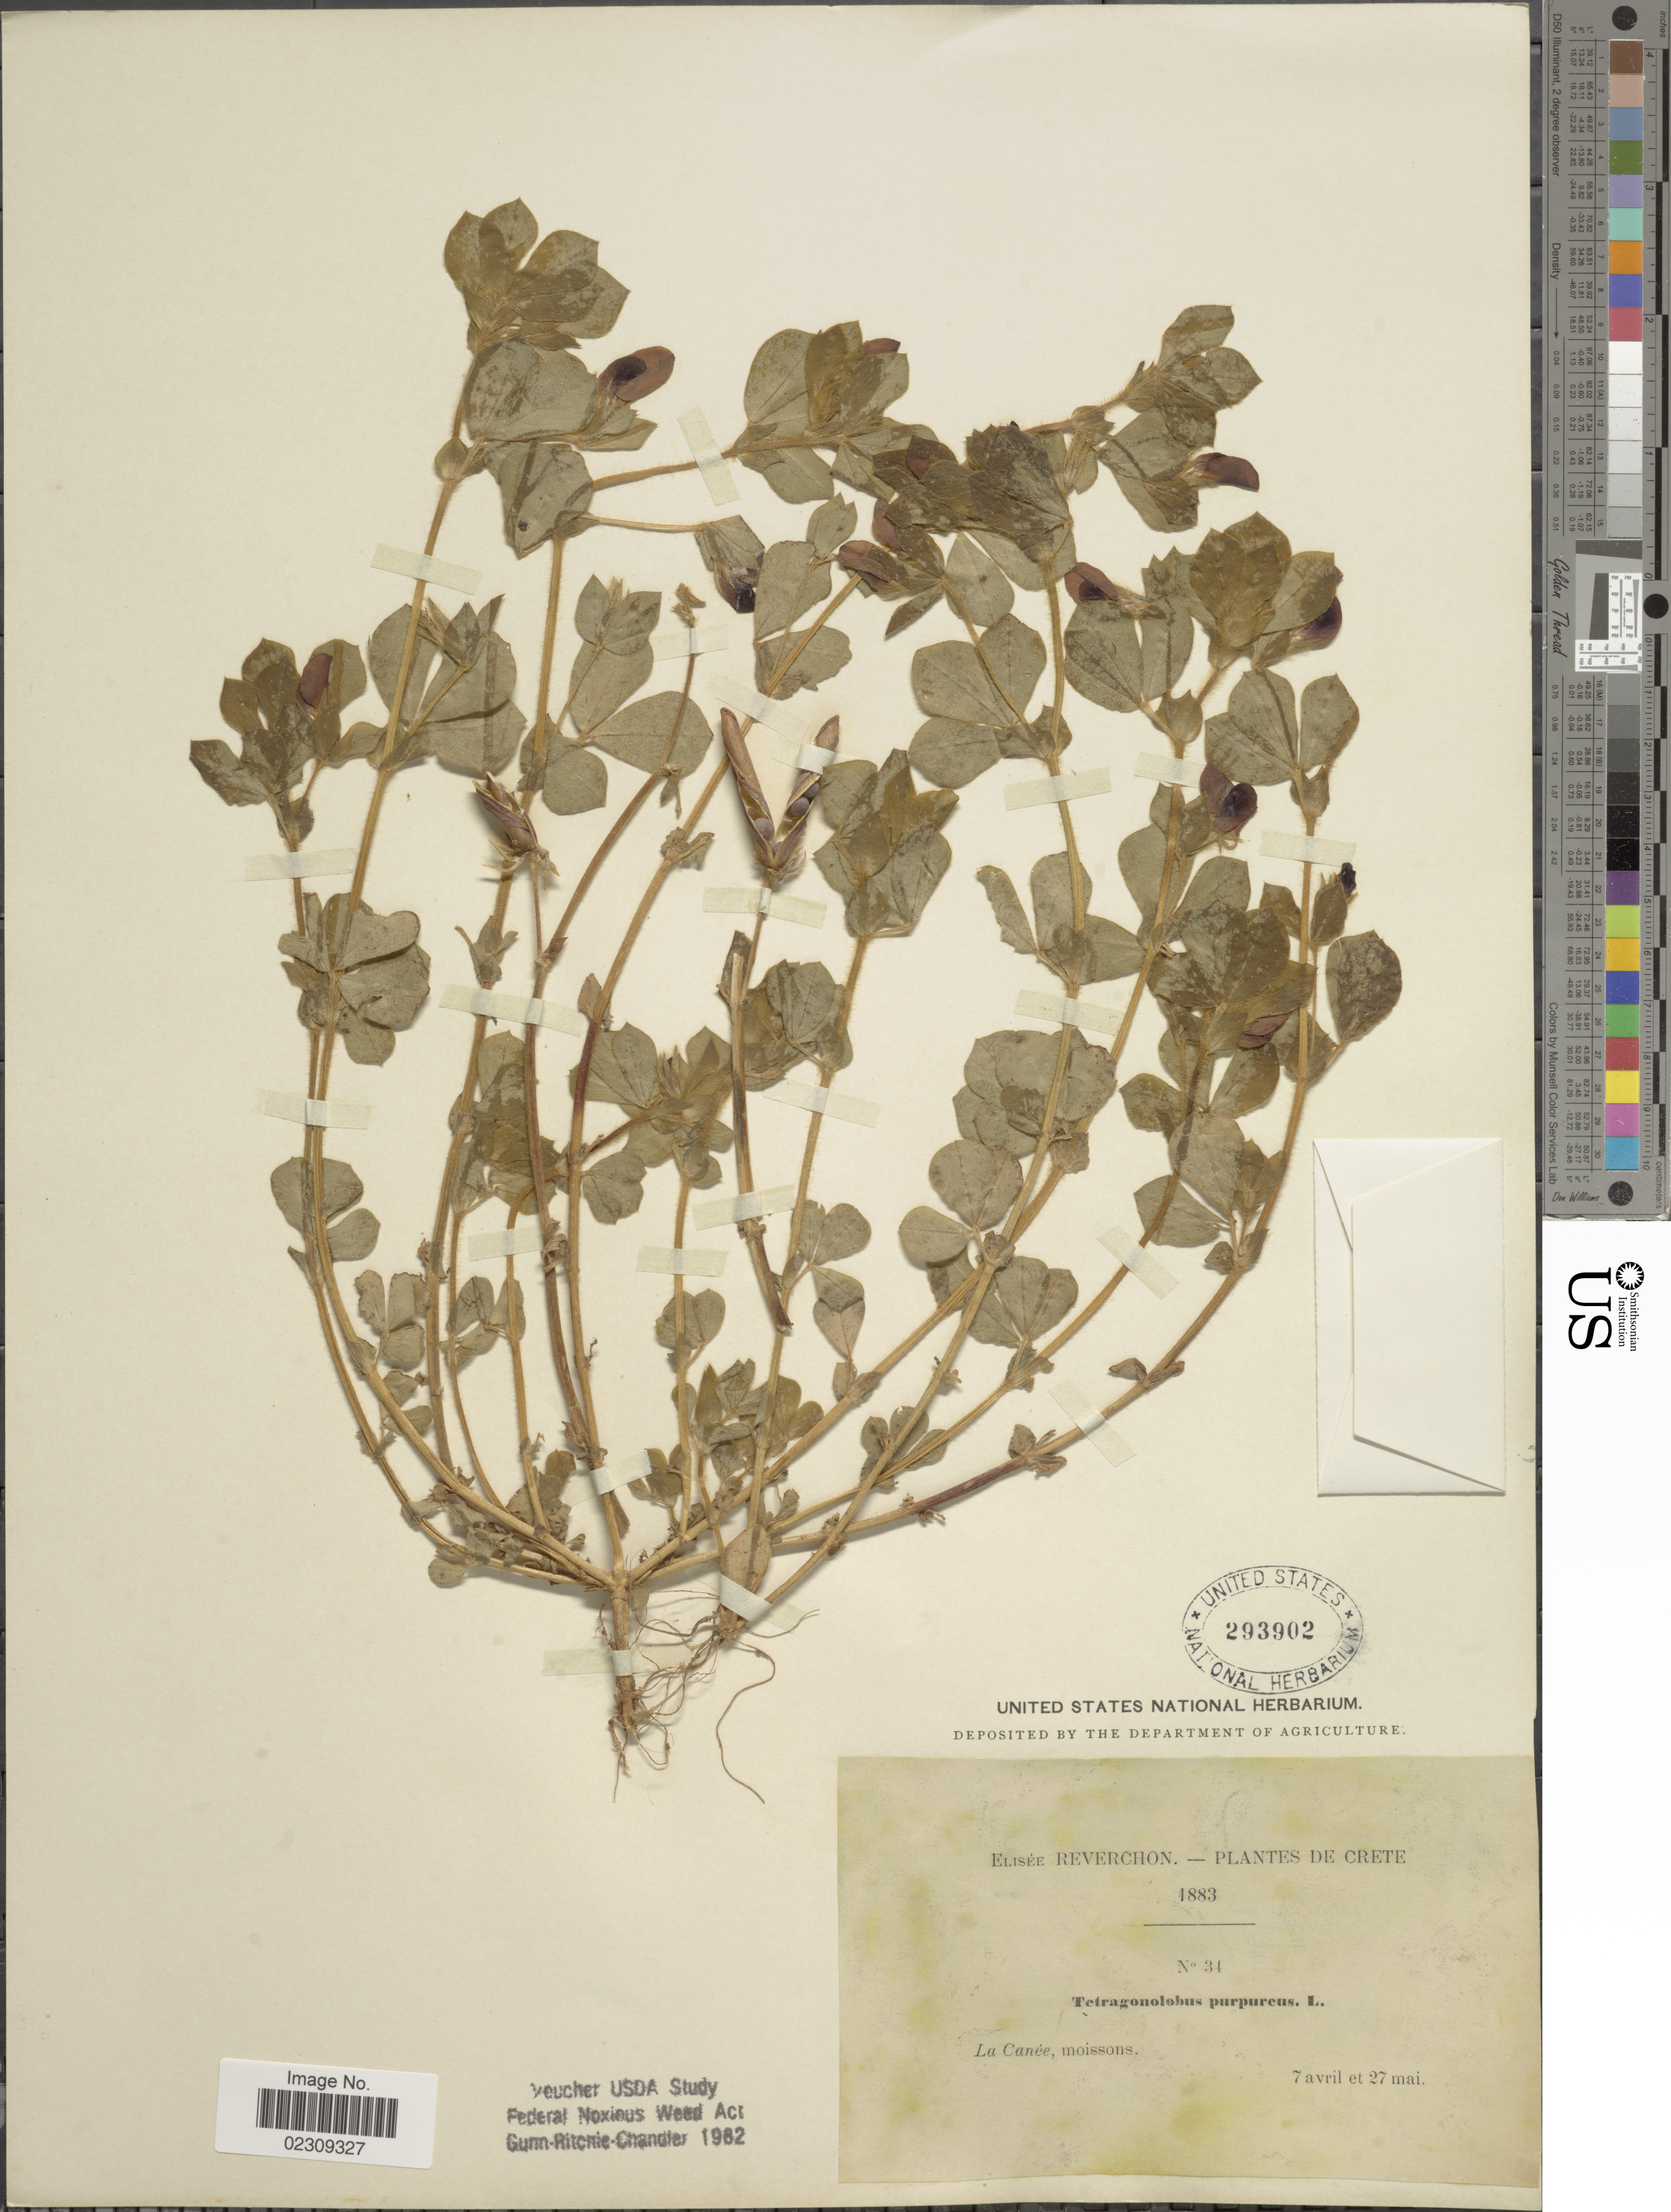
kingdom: Plantae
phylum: Tracheophyta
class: Magnoliopsida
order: Fabales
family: Fabaceae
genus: Tetragonolobus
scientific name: Tetragonolobus purpureus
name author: Moench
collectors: E. Reverchon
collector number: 34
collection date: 1883-04-07/1883-05-27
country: Greece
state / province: Crete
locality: La Canee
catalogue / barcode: US 293902